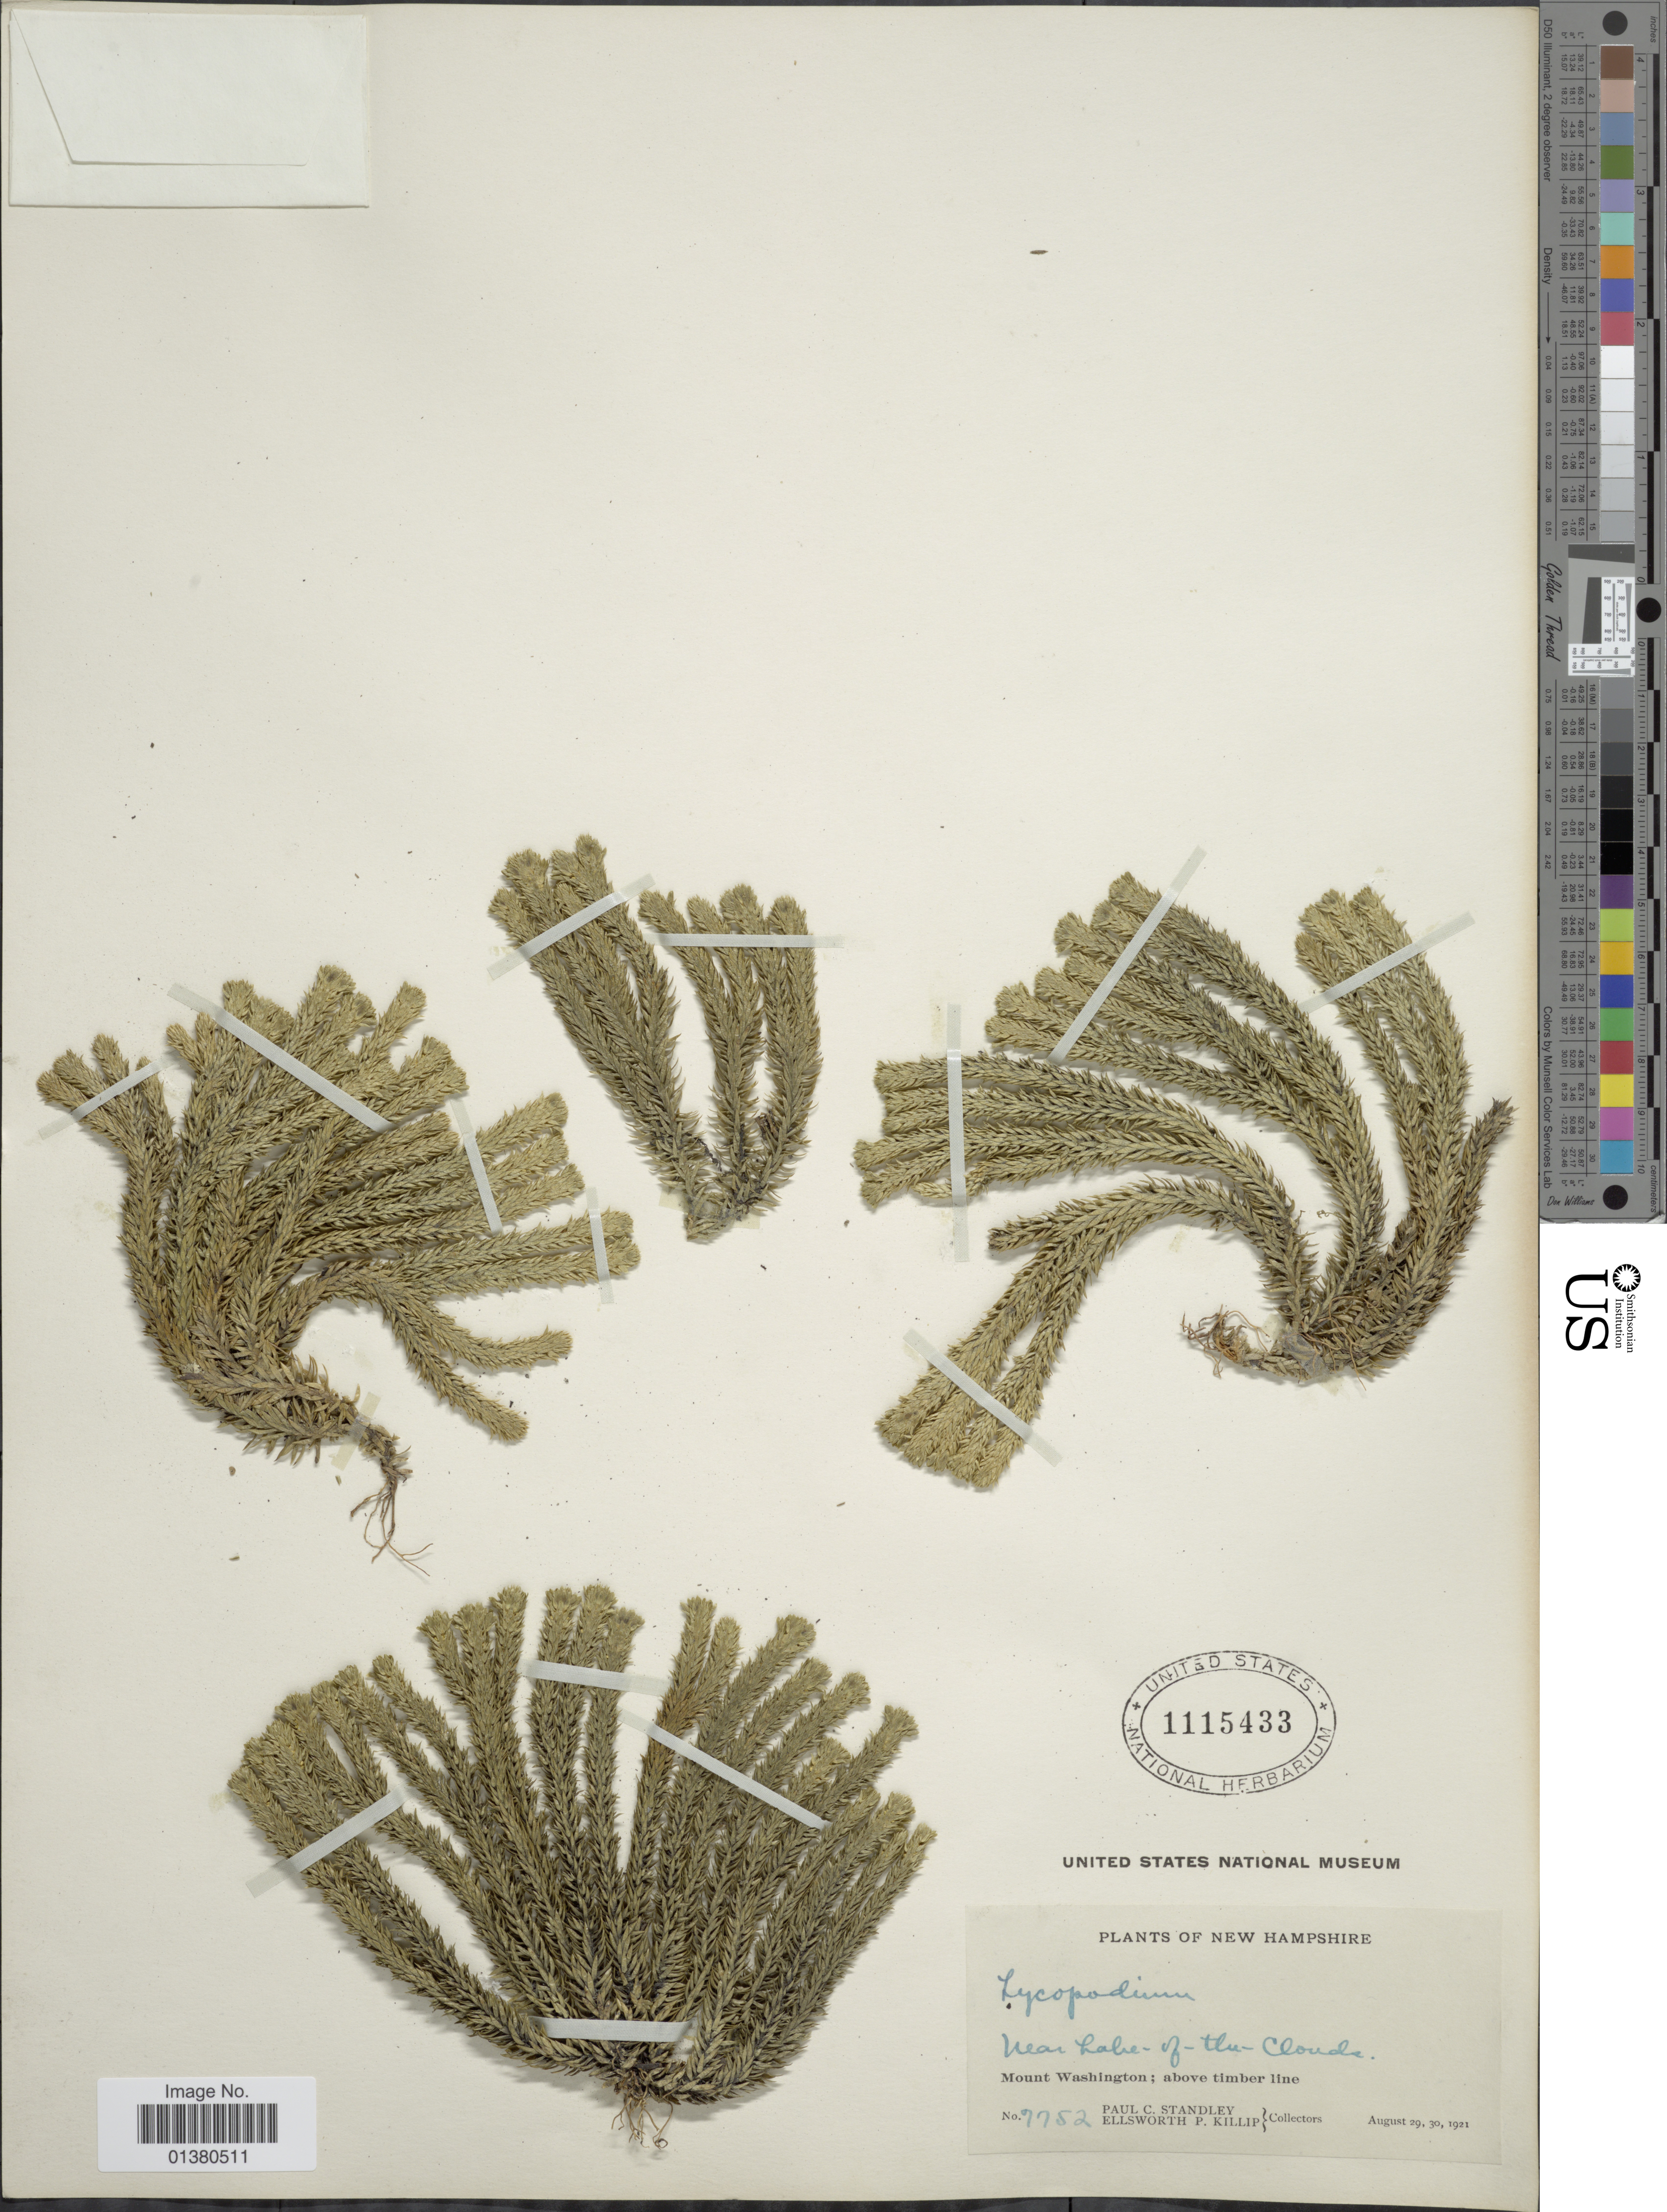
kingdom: Plantae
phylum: Tracheophyta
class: Lycopodiopsida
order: Lycopodiales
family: Lycopodiaceae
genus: Huperzia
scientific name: Huperzia selago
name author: (L.) Bernh. ex Schrank & Mart.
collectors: P. C. Standley & E. P. Killip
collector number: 7752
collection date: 1921-08-29/1921-08-30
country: United States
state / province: New Hampshire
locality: Near lake-of-the-Clouds, Mount Washington; above timber line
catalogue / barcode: US 1115433